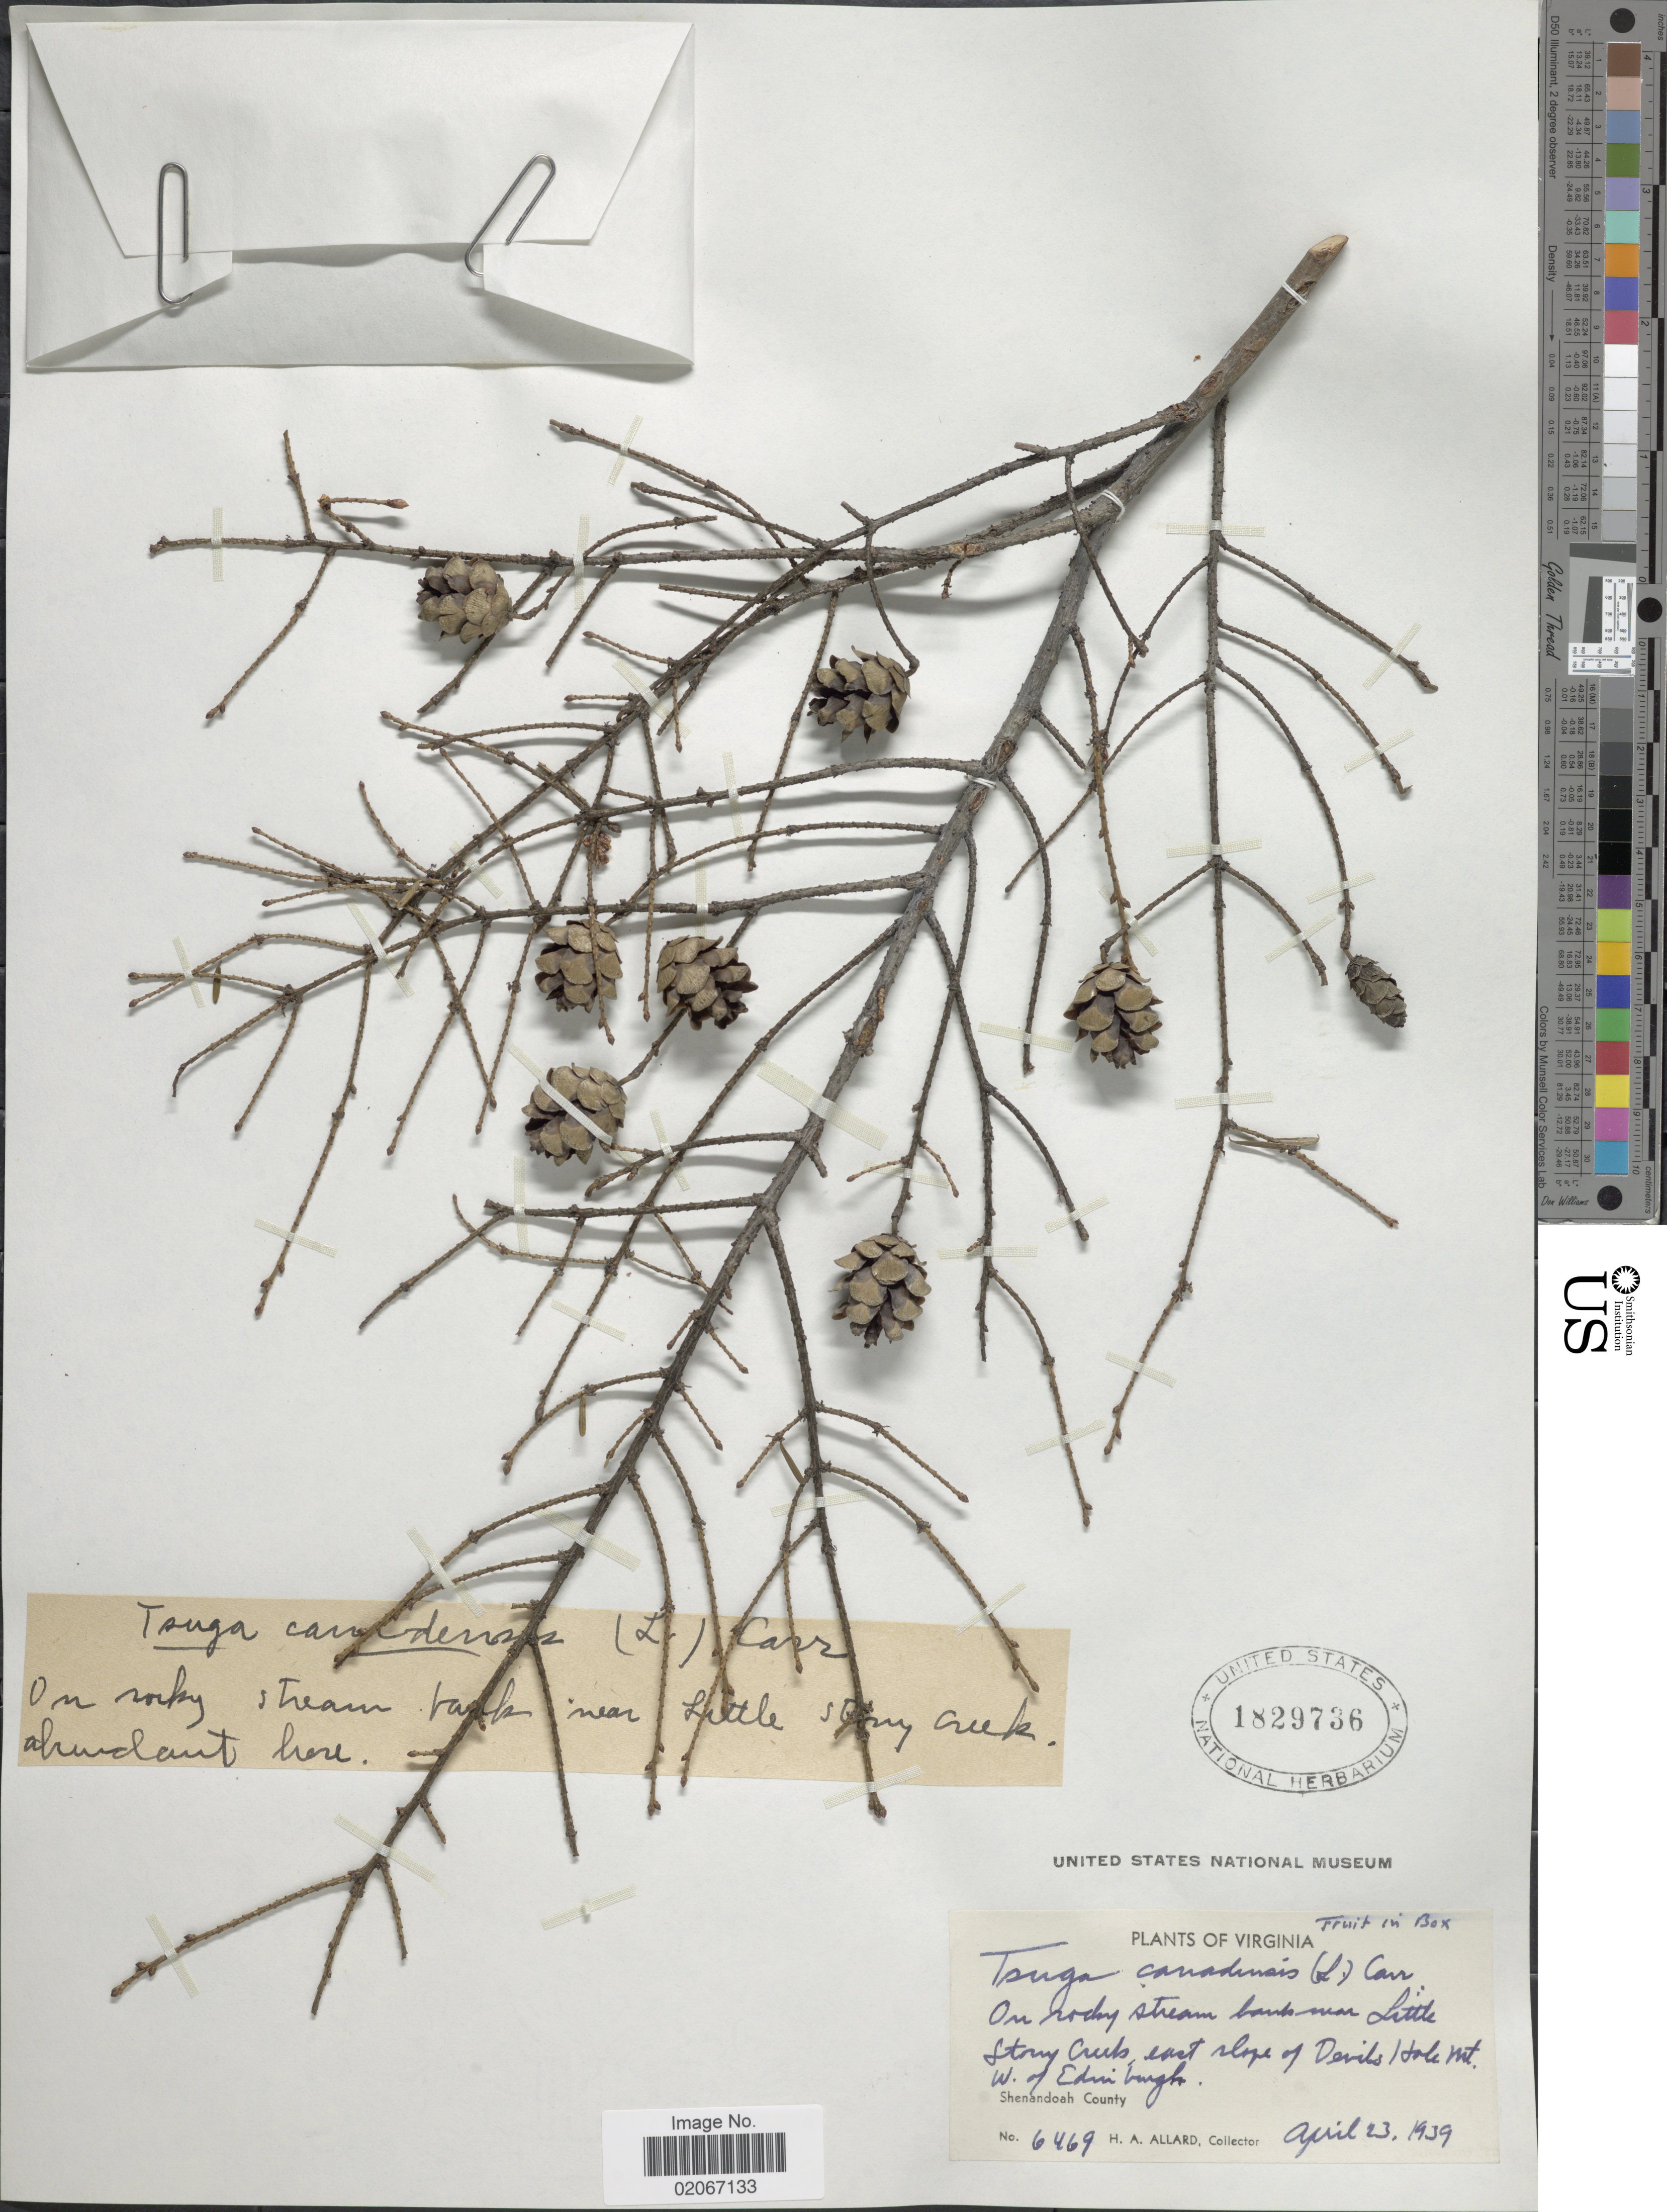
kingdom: Plantae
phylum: Tracheophyta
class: Pinopsida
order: Pinales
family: Pinaceae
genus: Tsuga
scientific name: Tsuga canadensis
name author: (L.) Carrière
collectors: H. A. Allard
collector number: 6469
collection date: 1939-04-23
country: United States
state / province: Virginia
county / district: Shenandoah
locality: On rocky stream banks near Little Stony Creek, east slope of Devils Hole Mt. West of Edinburgh [Edinburg], Shenandoah County.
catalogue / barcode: US 1829736